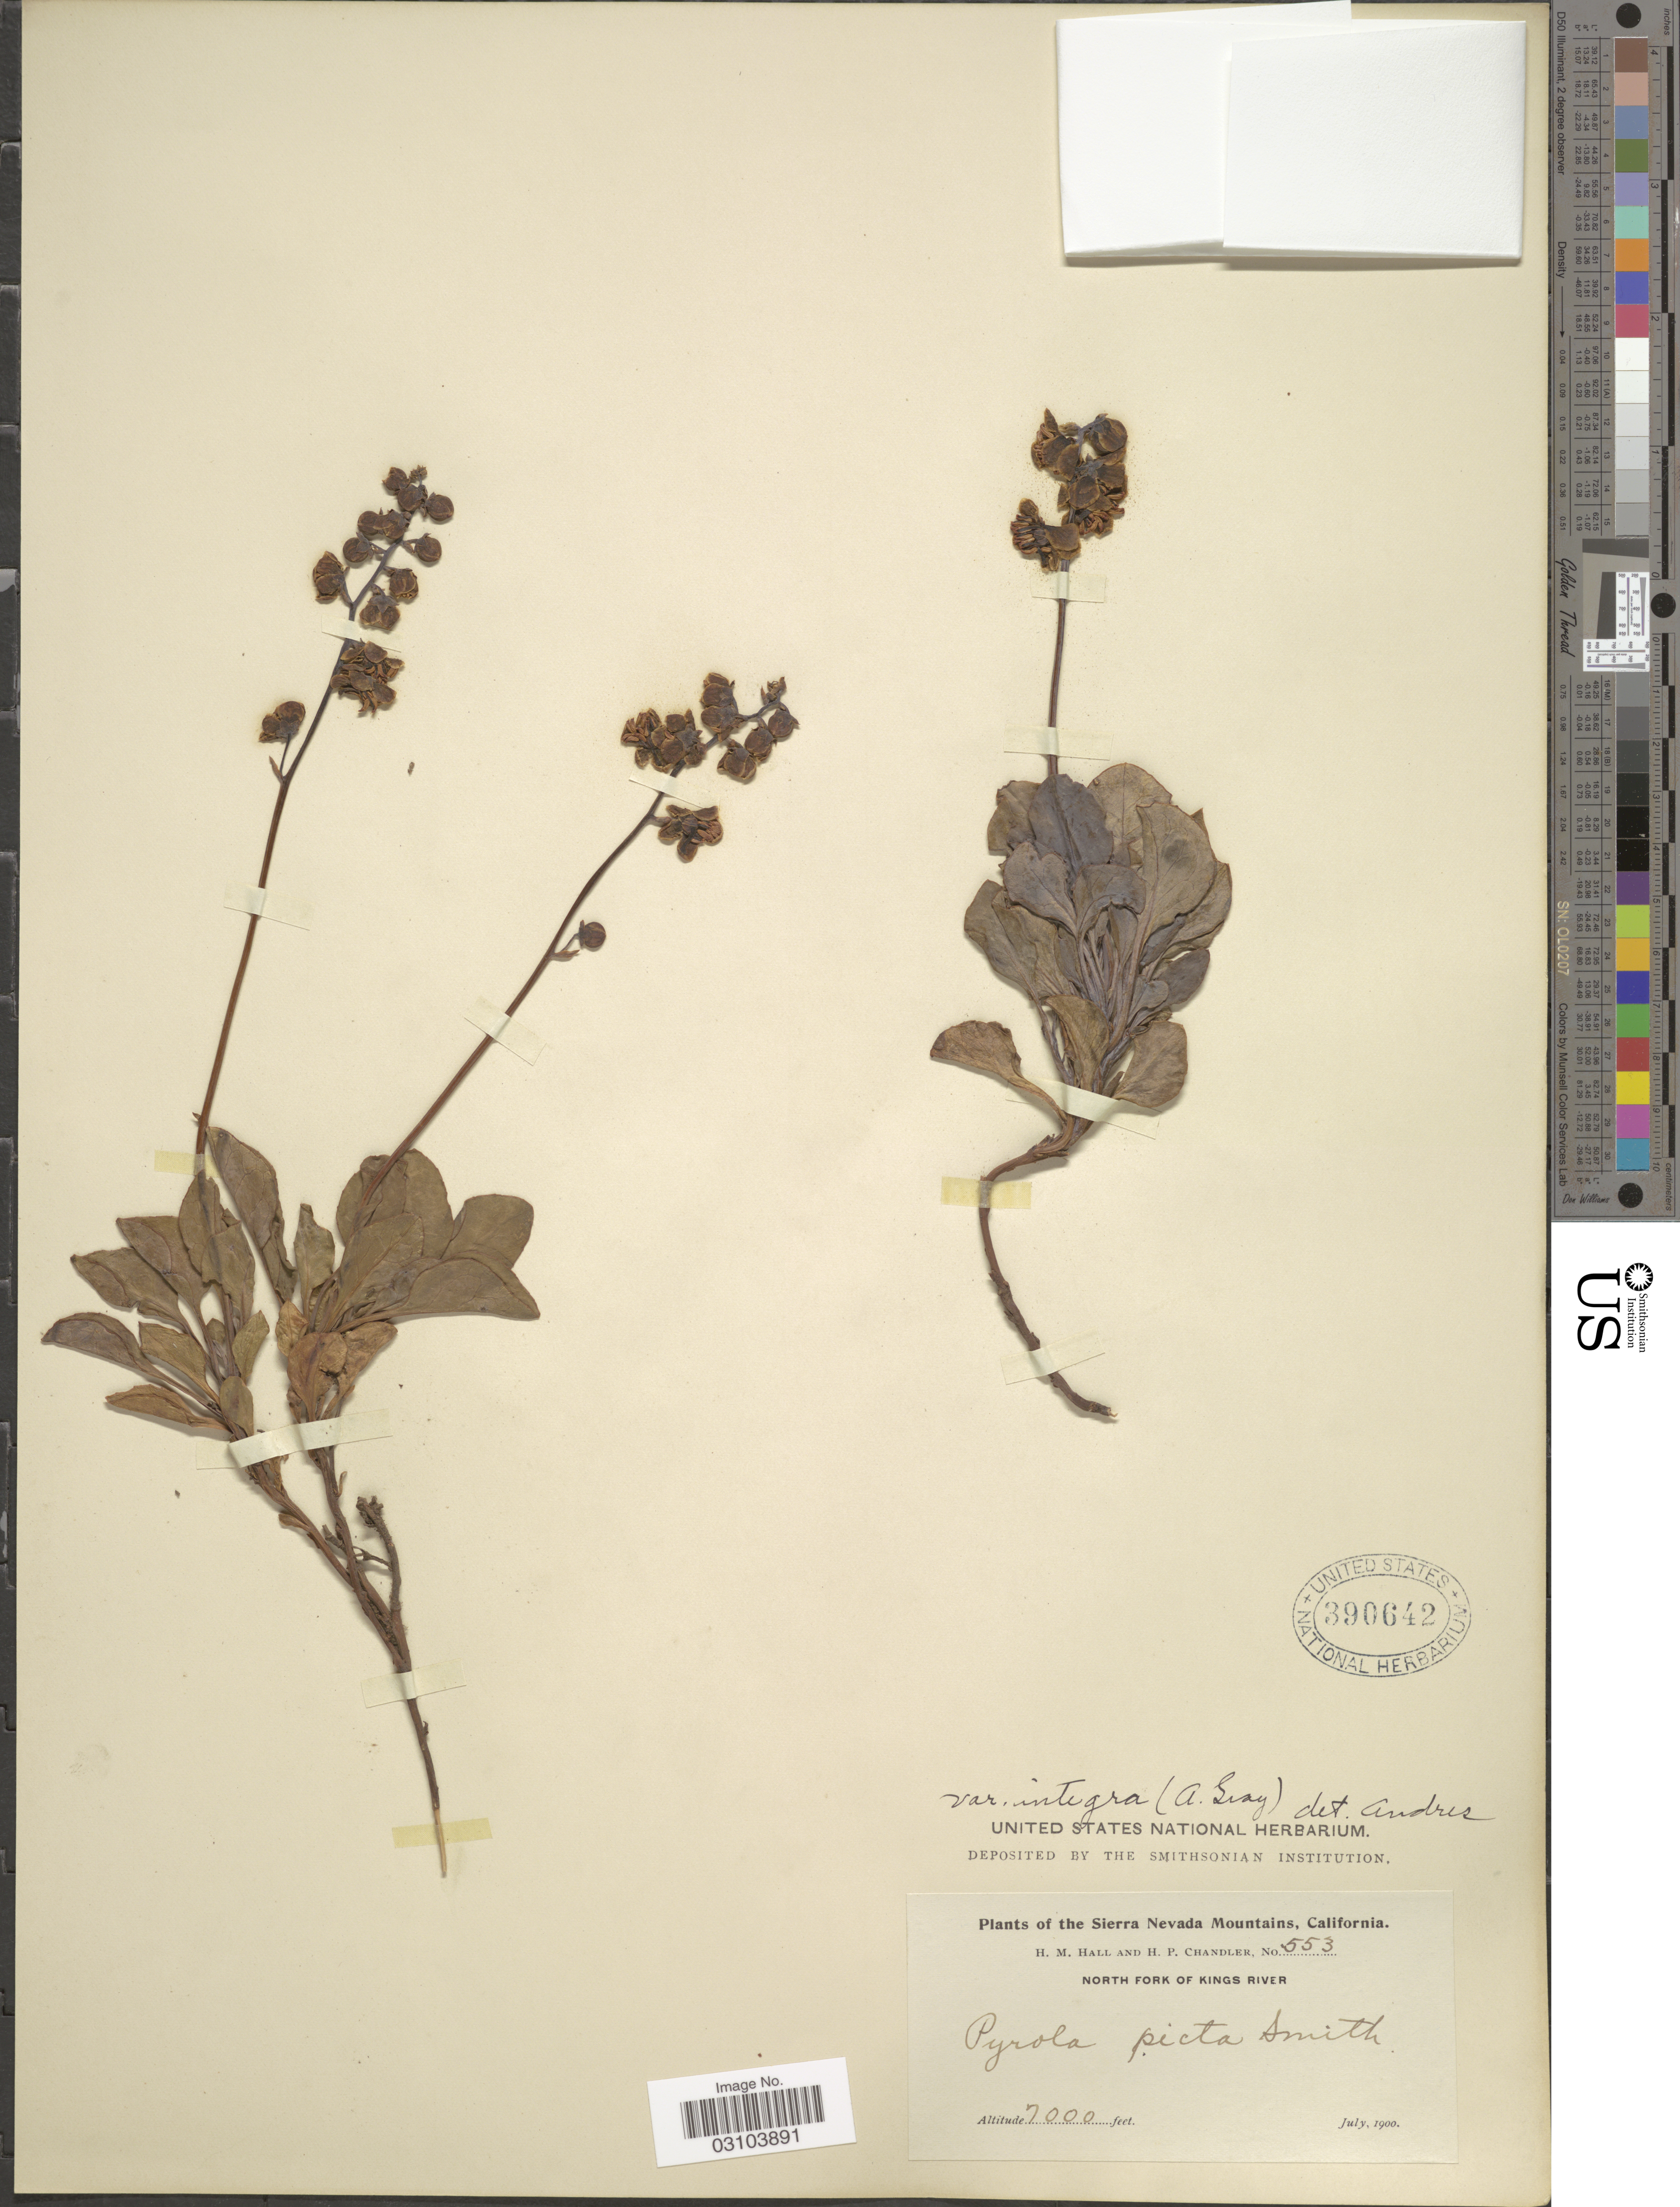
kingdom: Plantae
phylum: Tracheophyta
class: Magnoliopsida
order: Ericales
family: Ericaceae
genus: Pyrola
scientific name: Pyrola dentata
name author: Sm.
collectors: H. M. Hall & H. Chandler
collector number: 553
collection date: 1900-07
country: United States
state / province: California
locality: The Sierra Nevada Mountains. North Fork of Kings River.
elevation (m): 2134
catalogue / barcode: US 390642